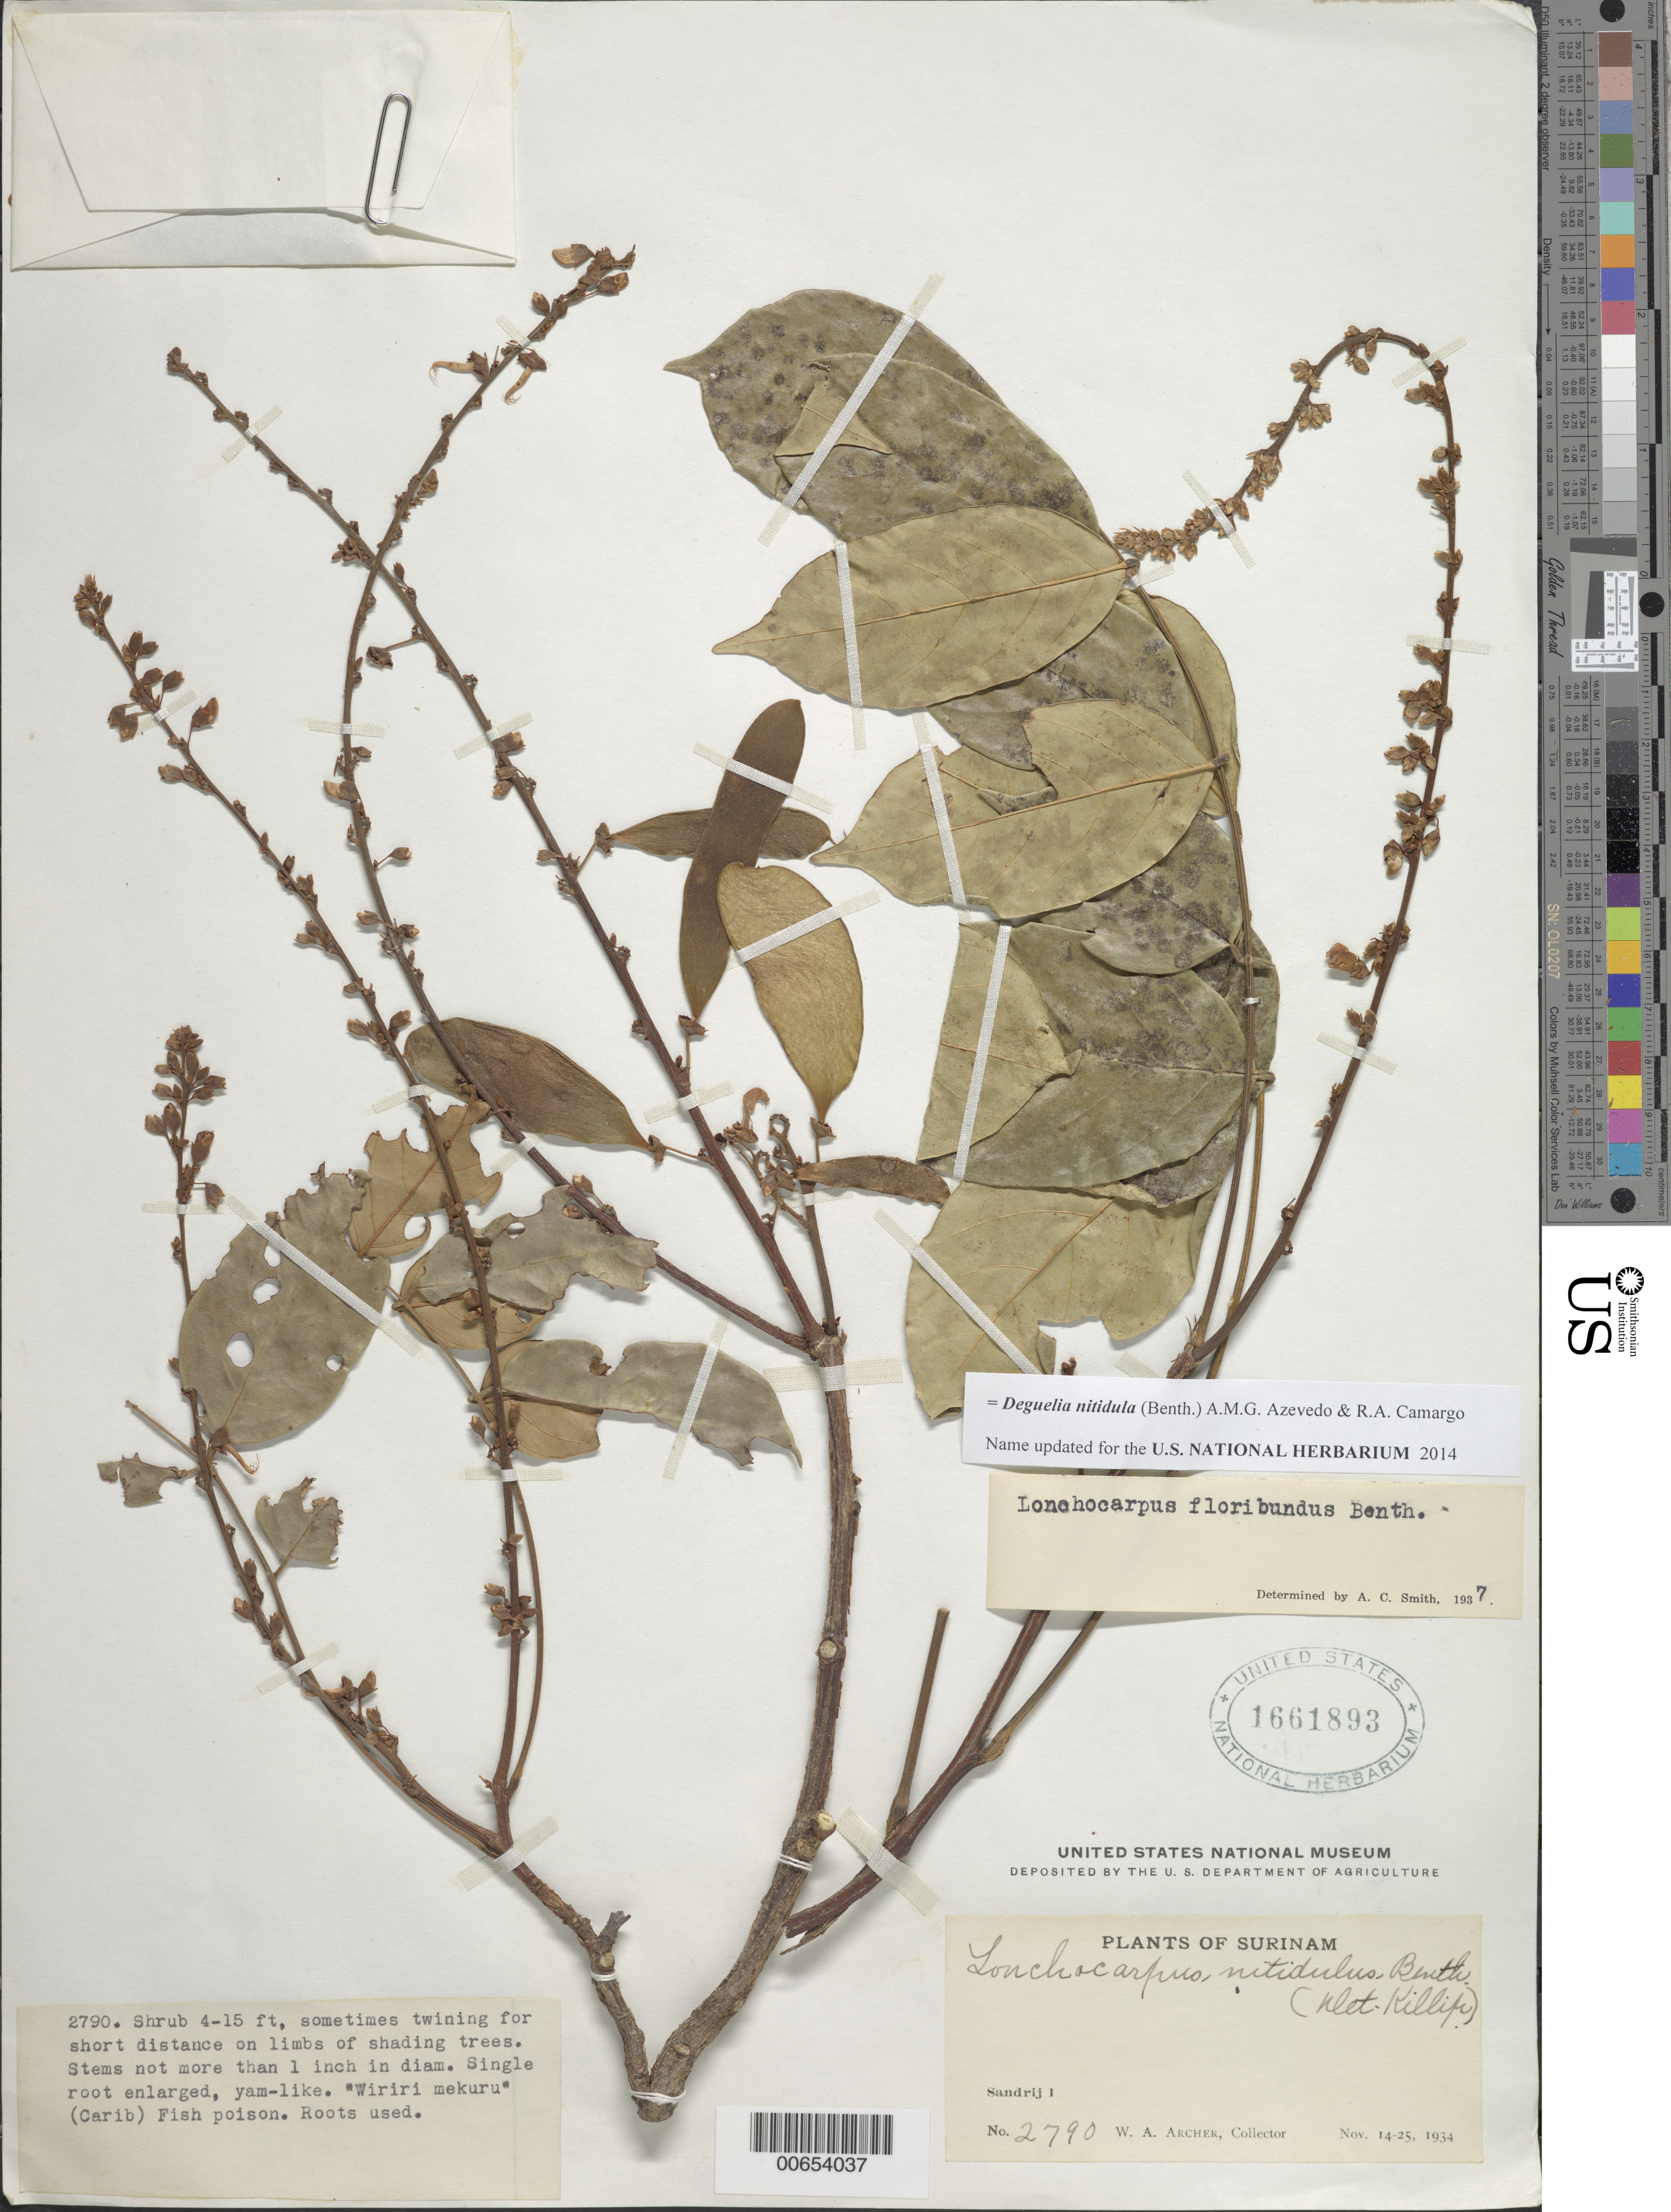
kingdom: Plantae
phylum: Tracheophyta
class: Magnoliopsida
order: Fabales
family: Fabaceae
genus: Deguelia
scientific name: Deguelia nitidula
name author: (Benth.) A.M.G. Azevedo & R.A. Camargo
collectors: W. A. Archer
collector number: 2790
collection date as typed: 14-Nov-34 to 25-Nov-34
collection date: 1934-11-14/1934-11-25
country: Suriname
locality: Zanderij I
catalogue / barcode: US 1661893